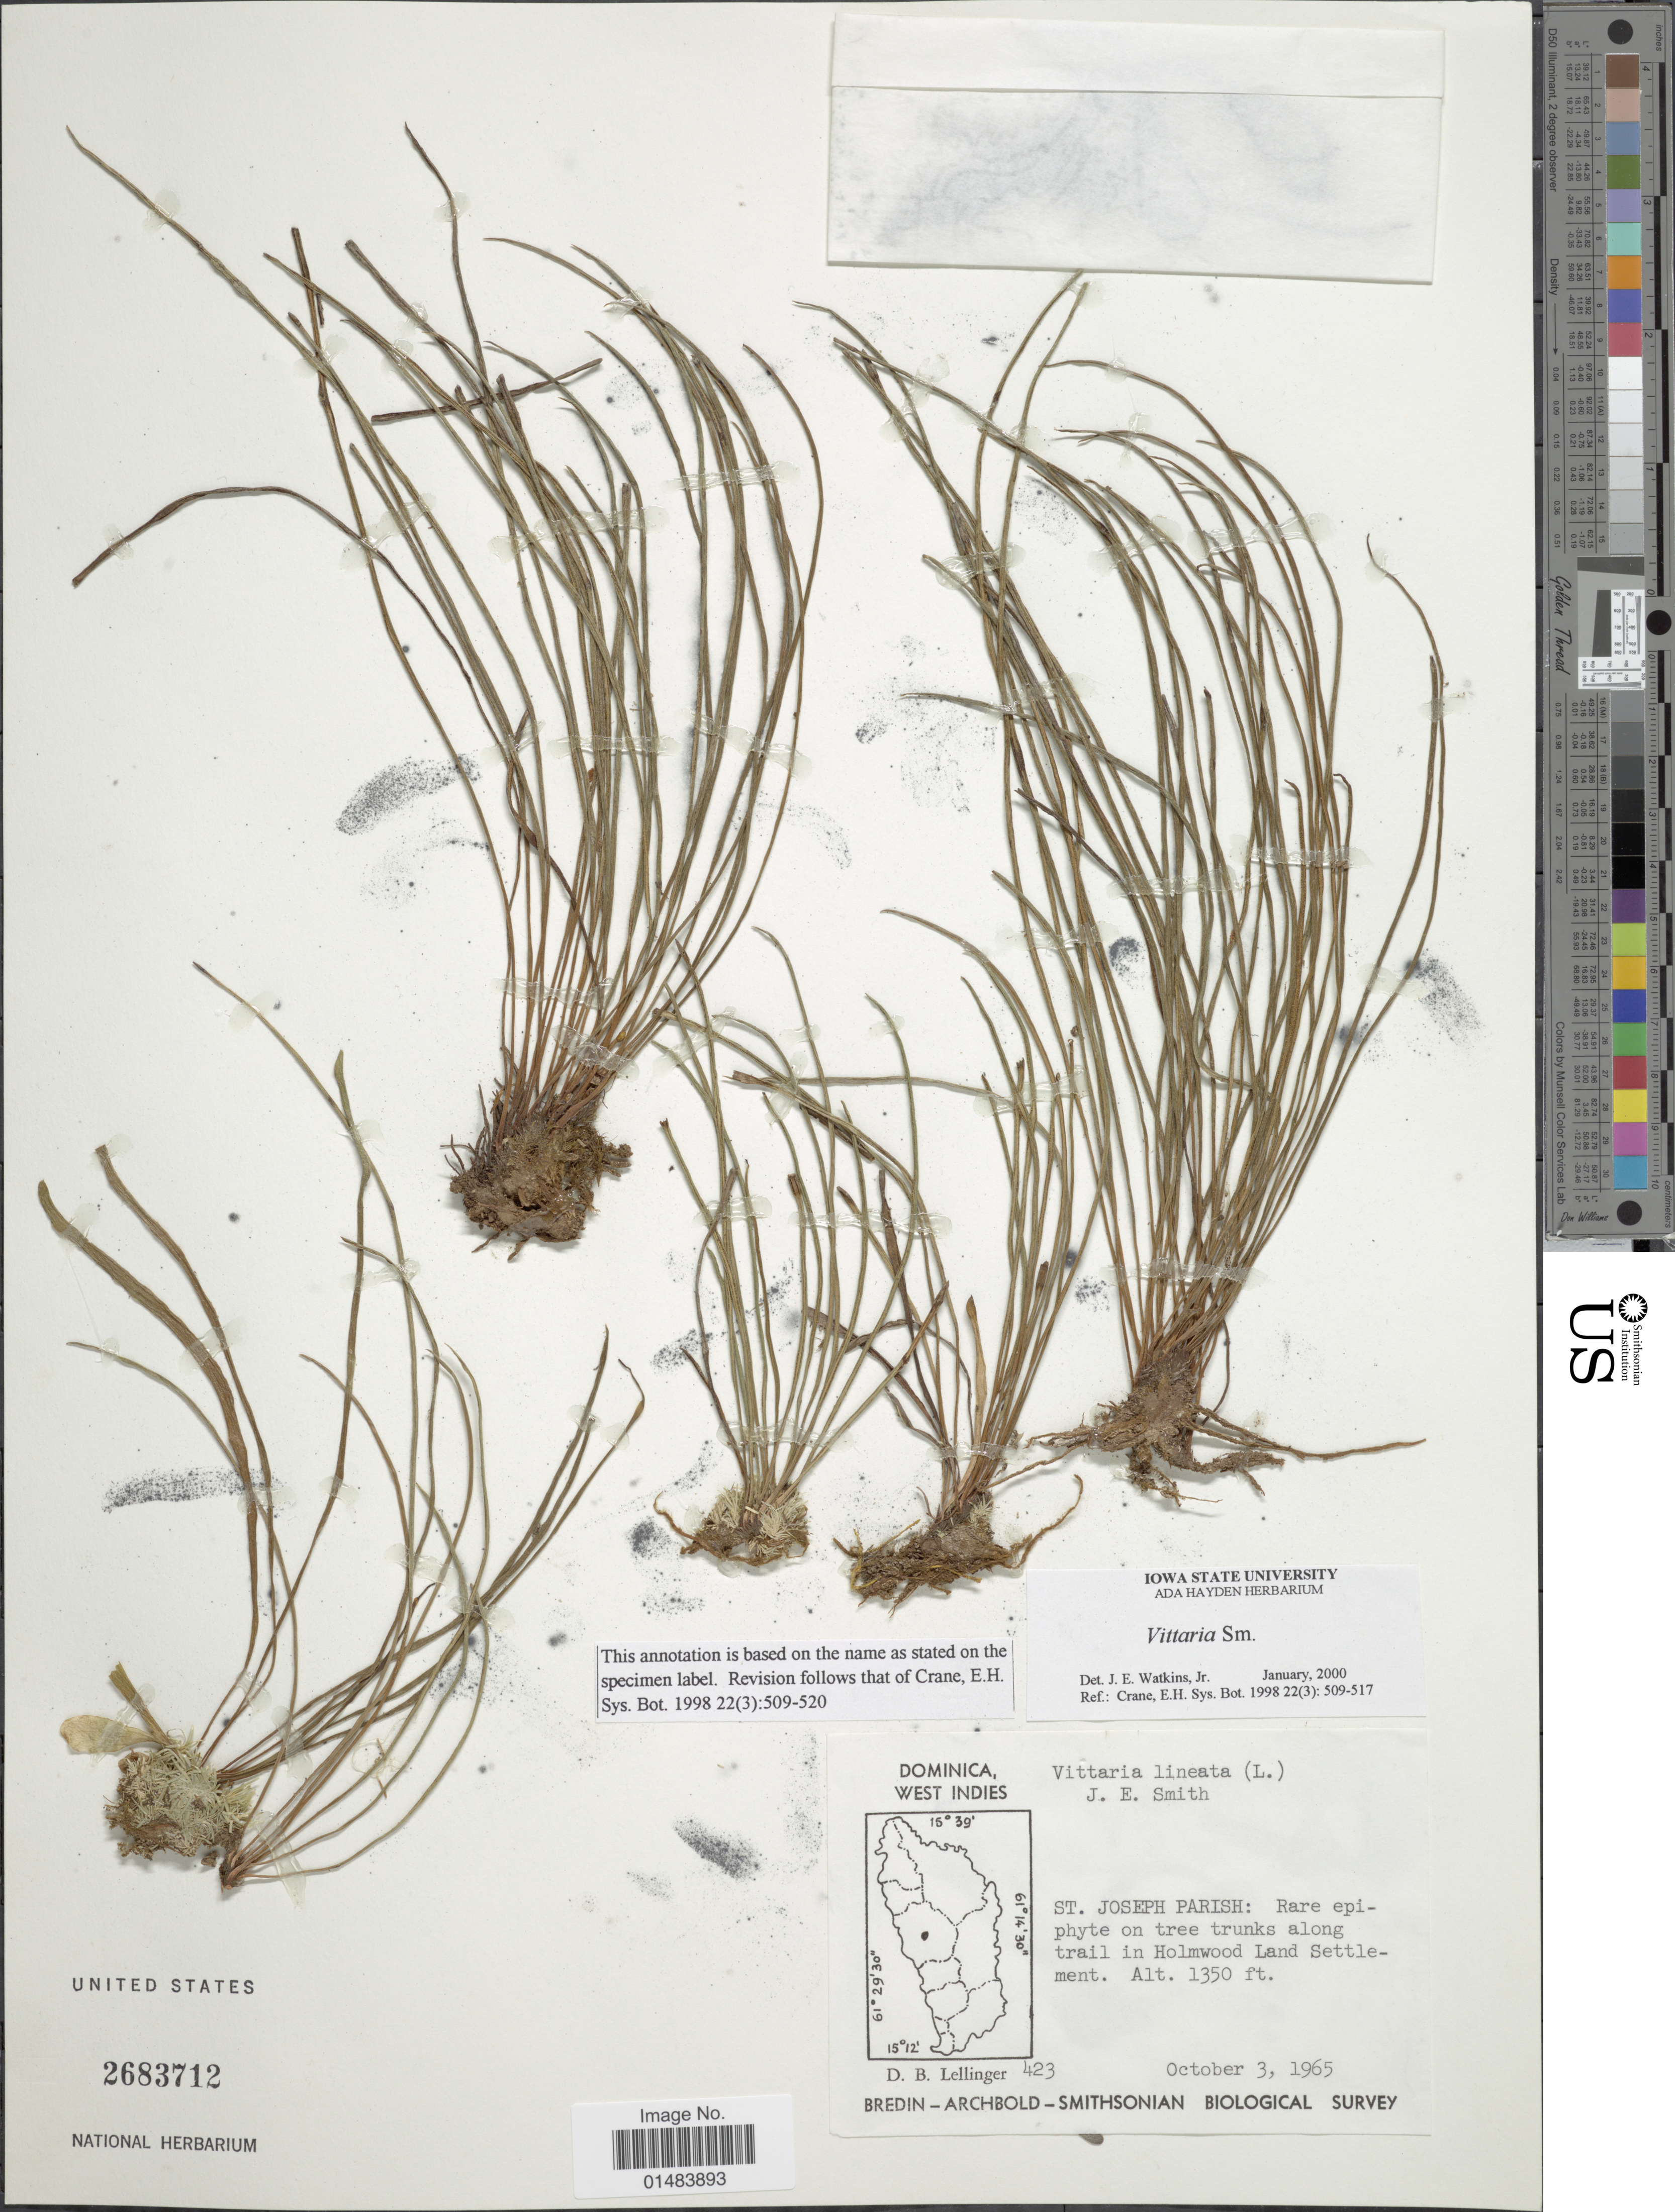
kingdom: Plantae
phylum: Tracheophyta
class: Polypodiopsida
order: Polypodiales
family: Pteridaceae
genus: Vittaria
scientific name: Vittaria lineata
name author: (L.) Sm.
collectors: D. B. Lellinger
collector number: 423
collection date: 1965-10-03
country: Dominica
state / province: St. Joseph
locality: Dominica, West Indies, St. Joseph Parish: along trail in Holmwood Land Settlement.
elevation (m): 411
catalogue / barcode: US 2683712